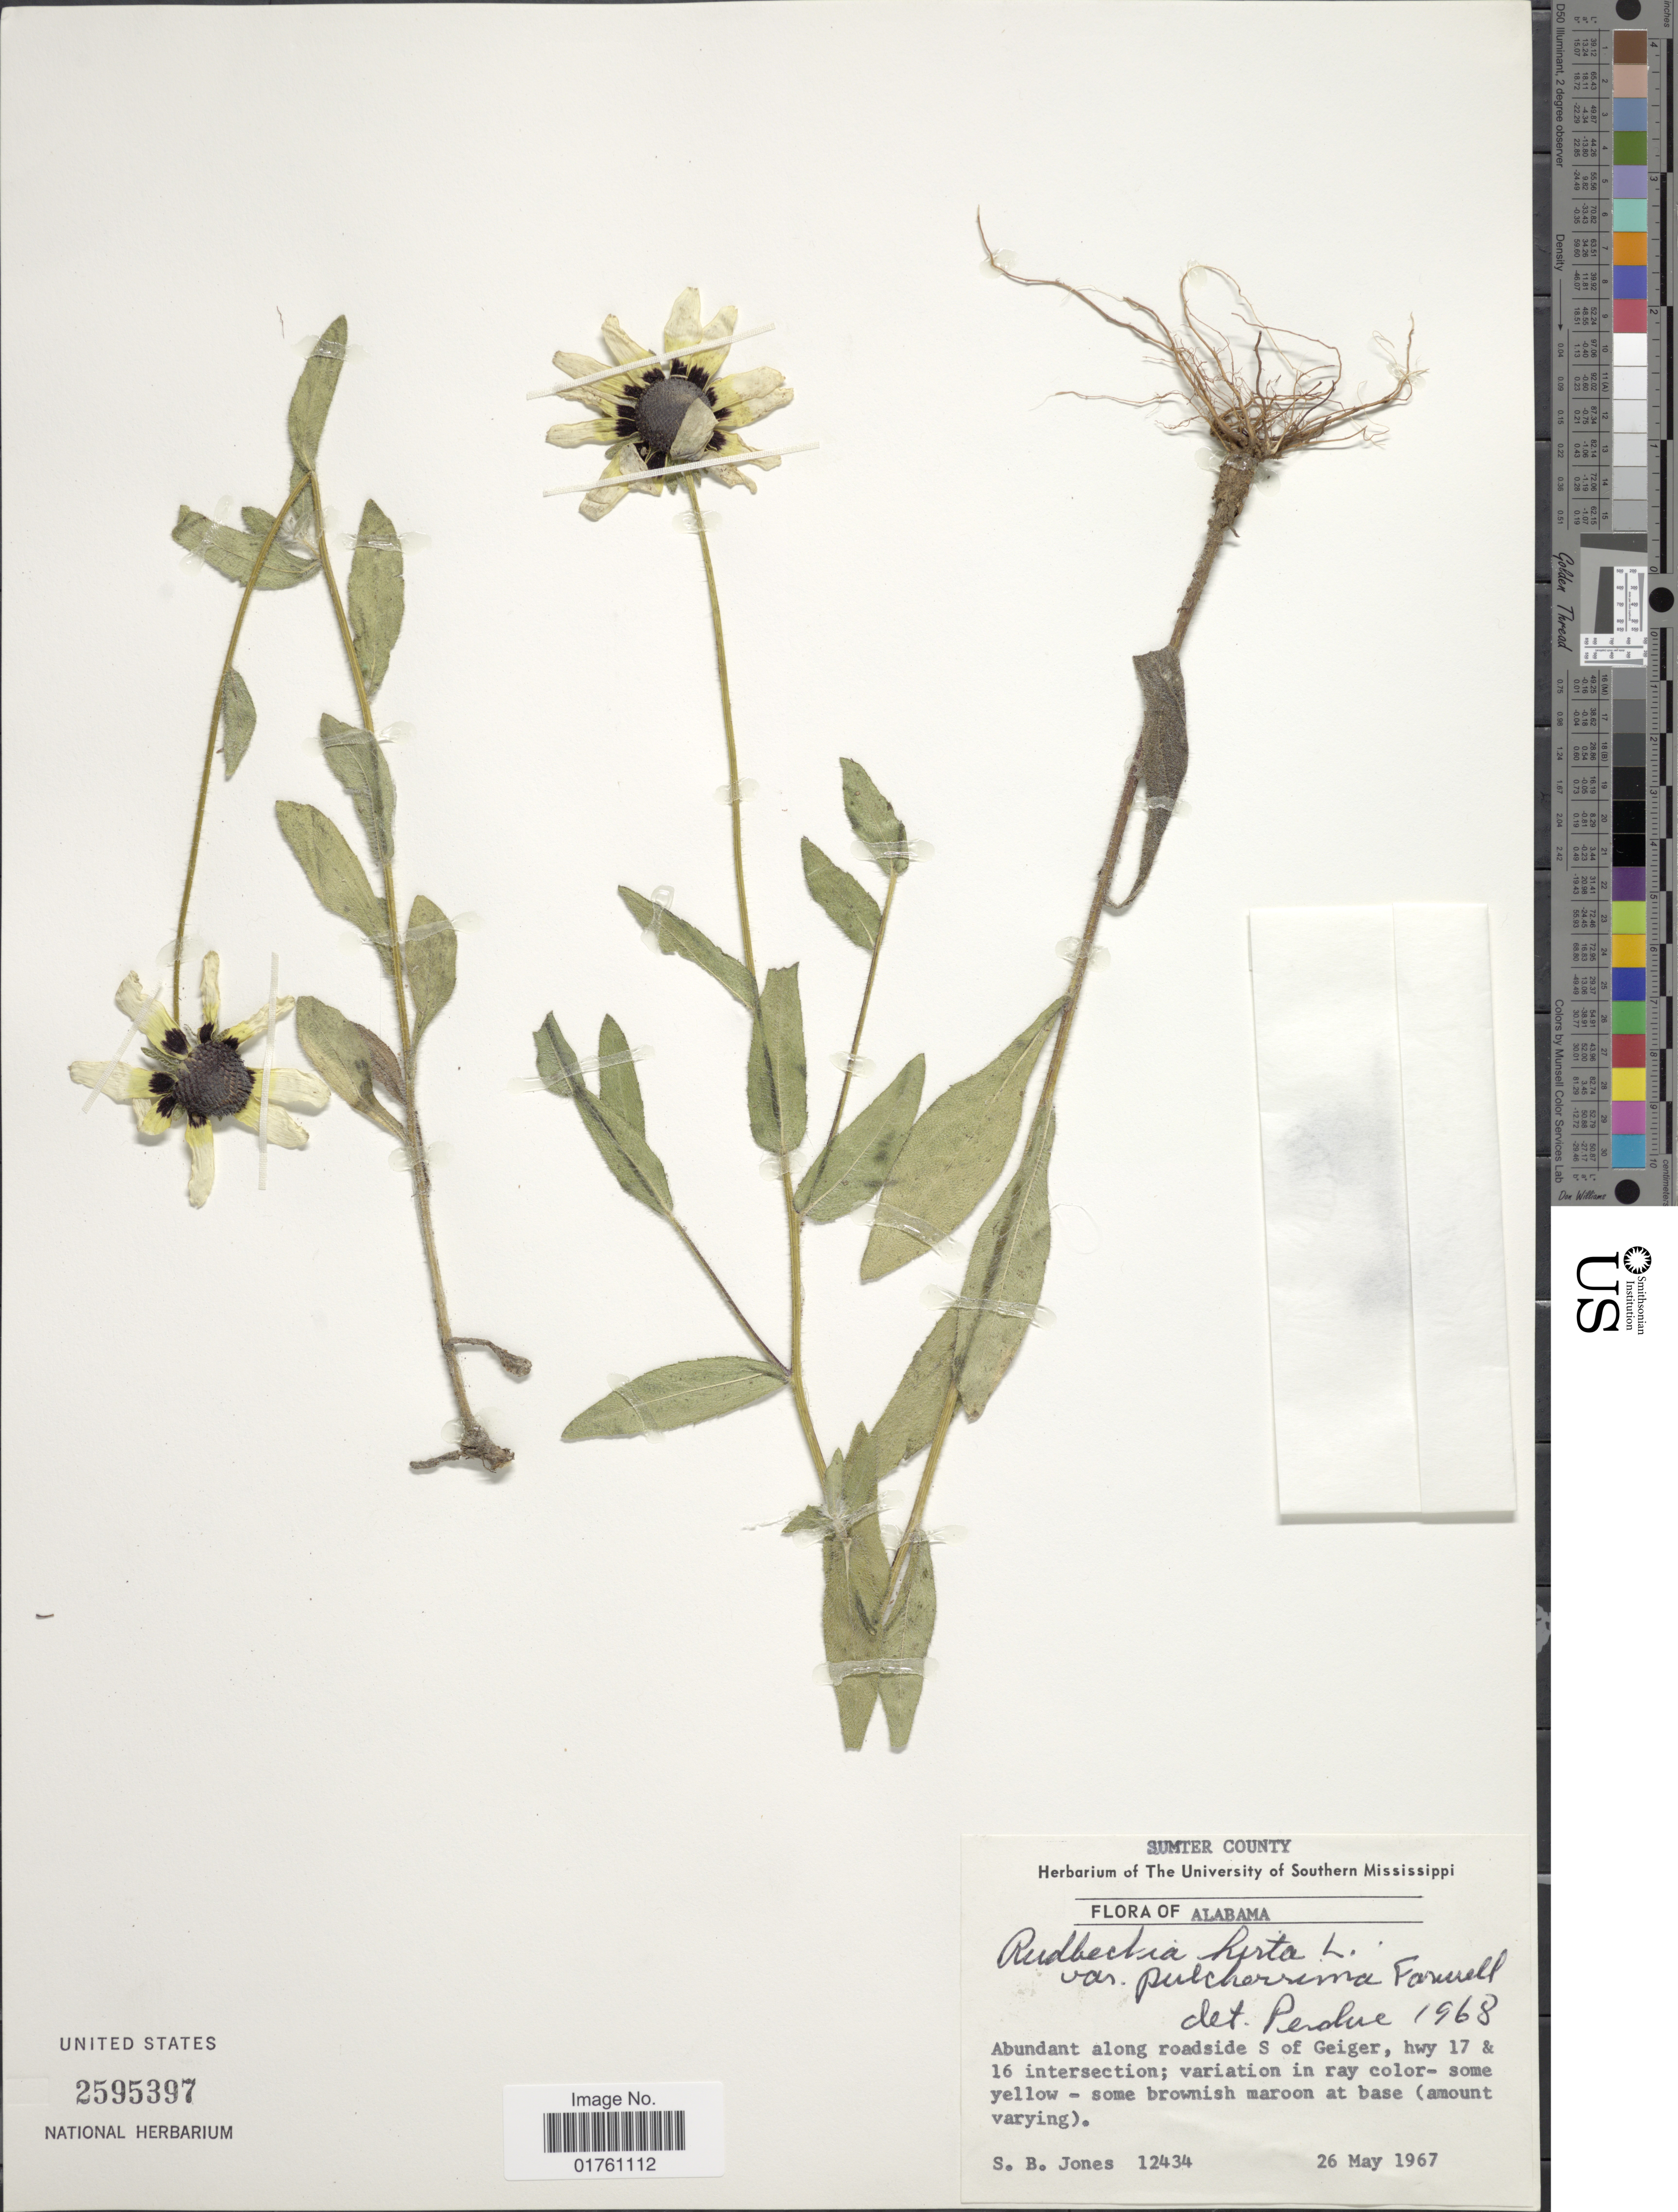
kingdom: Plantae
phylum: Tracheophyta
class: Magnoliopsida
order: Asterales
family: Asteraceae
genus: Rudbeckia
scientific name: Rudbeckia hirta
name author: L.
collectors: S. B. Jones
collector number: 12434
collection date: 1967-05-26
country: United States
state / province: Alabama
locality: Sumter County, Abundant along roadside S of Geiger, hwy 17 & 16 intersection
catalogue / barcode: US 2595397